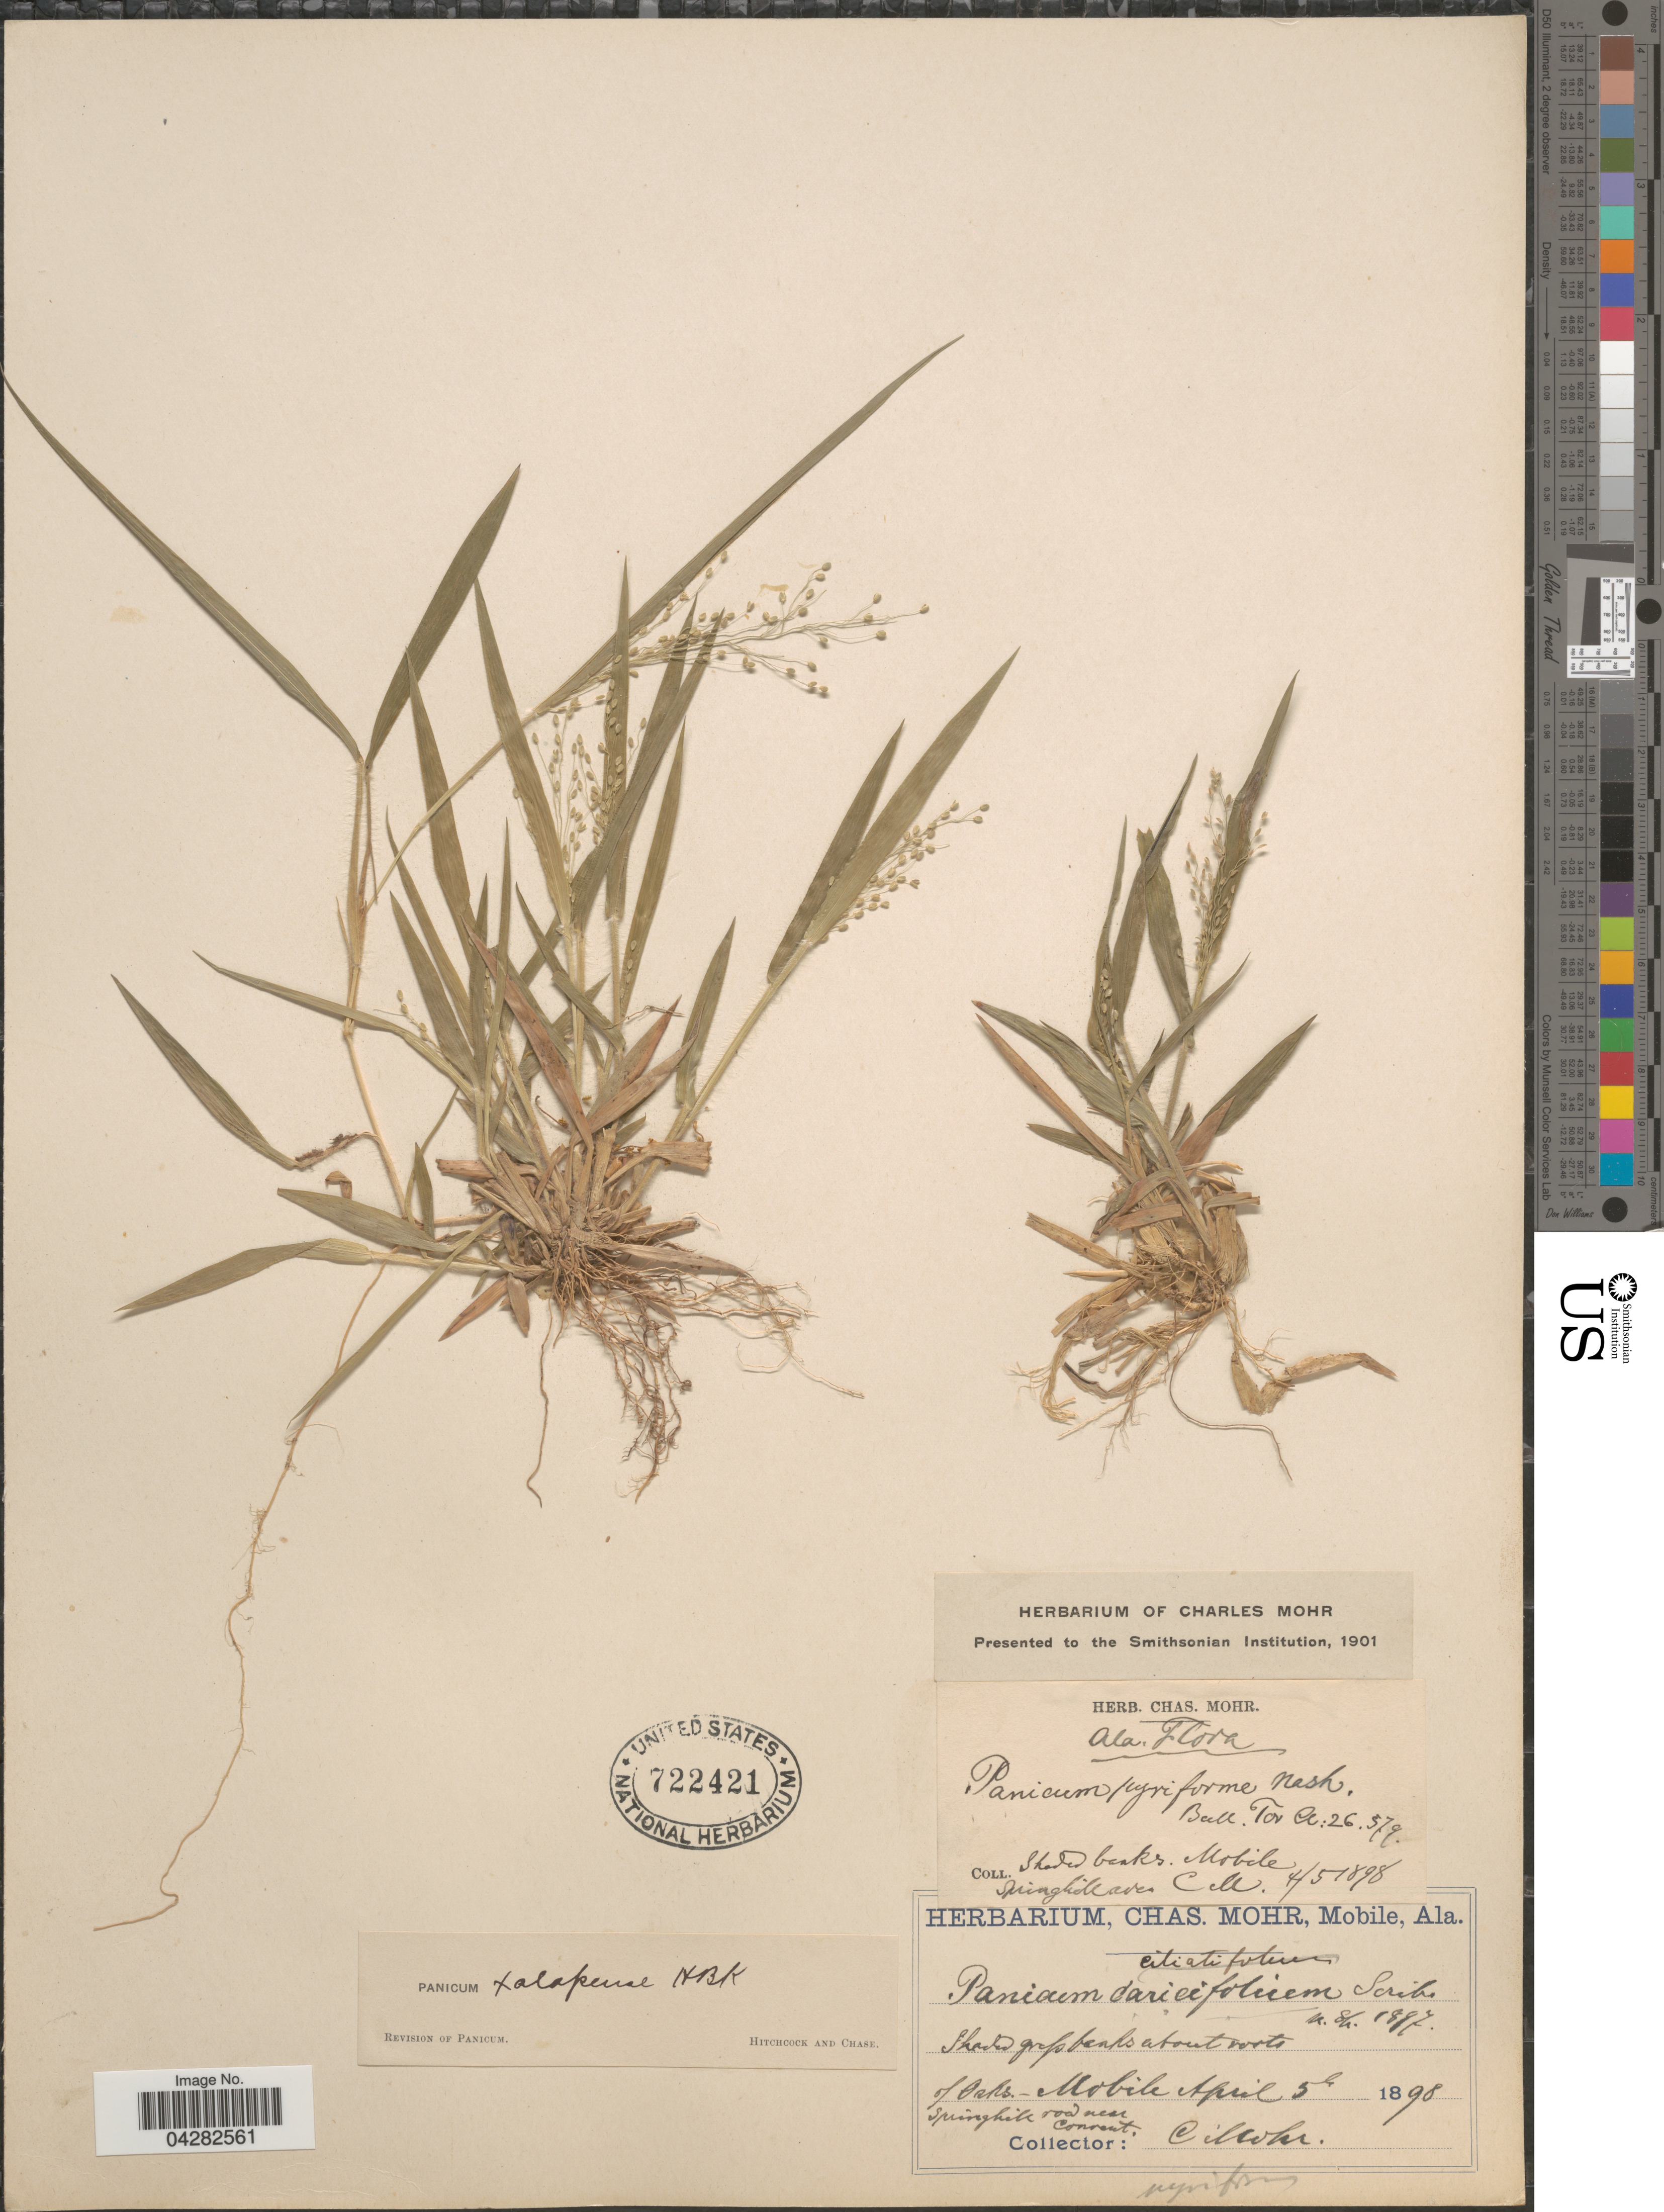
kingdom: Plantae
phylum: Tracheophyta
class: Liliopsida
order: Poales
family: Poaceae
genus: Dichanthelium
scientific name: Dichanthelium laxiflorum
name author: (Lam.) Gould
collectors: Mohr, C. T. (herbarium)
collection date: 1898-04-05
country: United States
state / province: Alabama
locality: Mobile. Springhill road near Corrent.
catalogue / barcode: US 722421